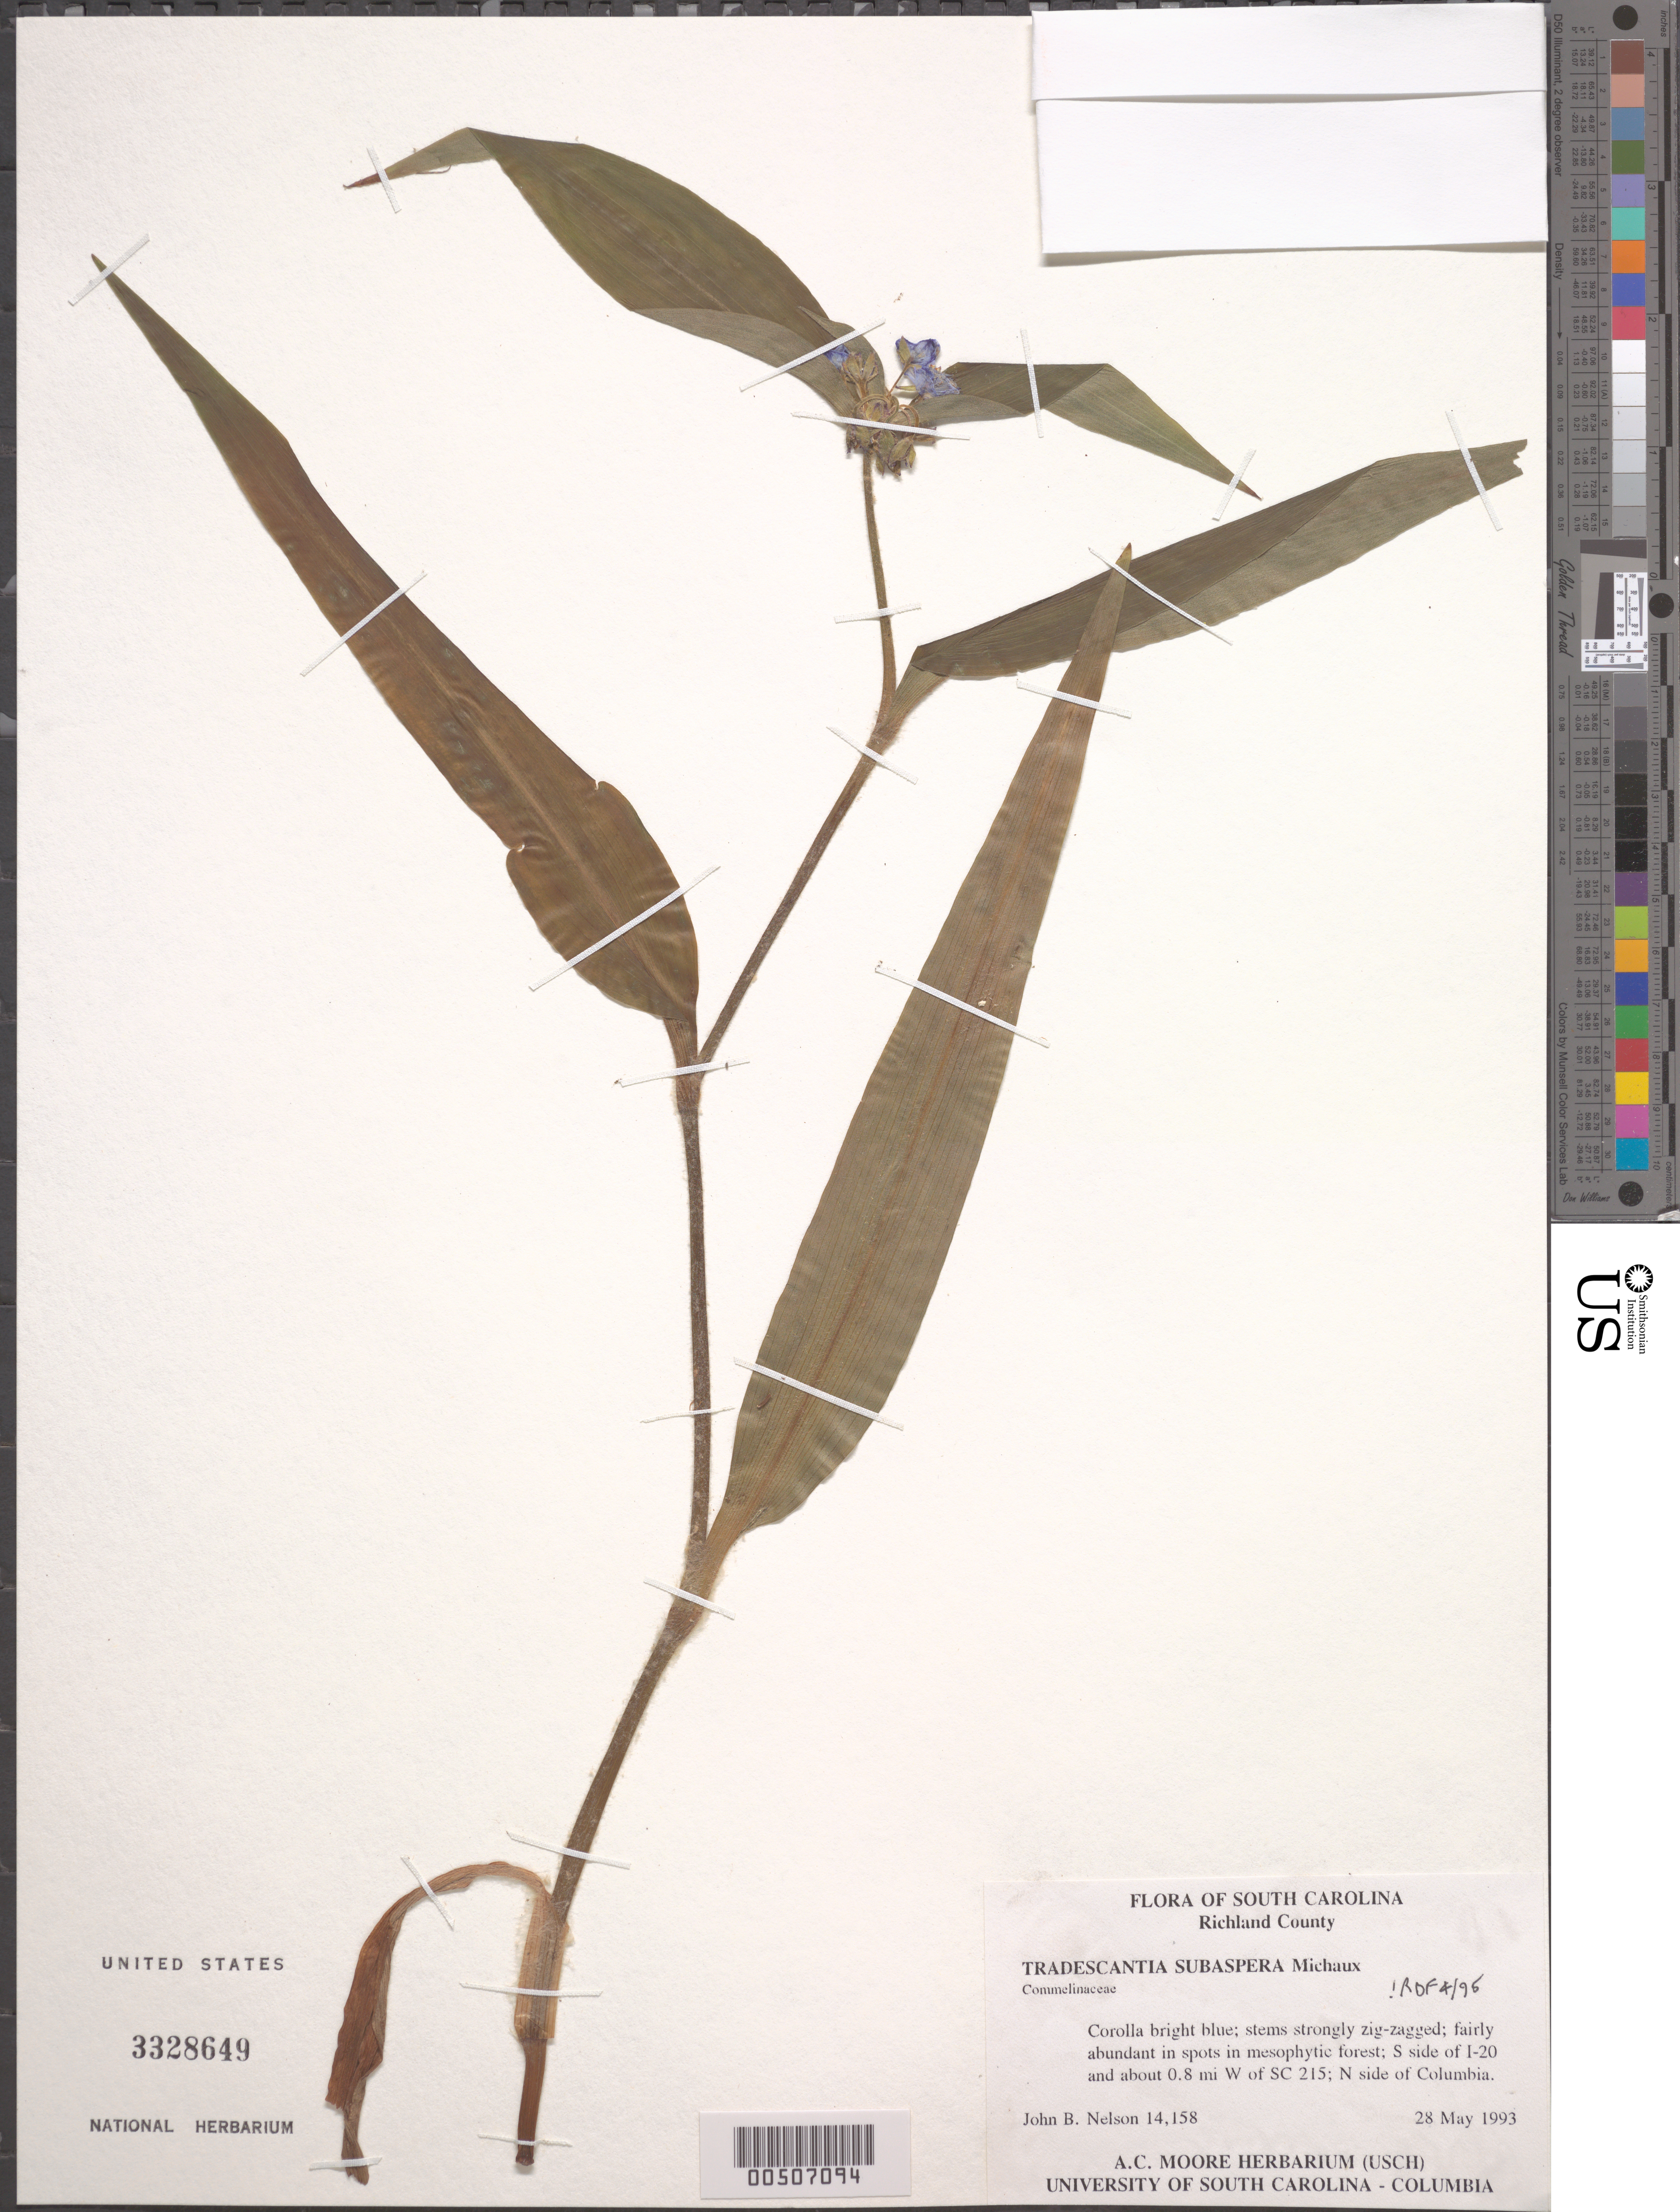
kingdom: Plantae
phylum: Tracheophyta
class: Liliopsida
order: Commelinales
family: Commelinaceae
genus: Tradescantia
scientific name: Tradescantia subaspera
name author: Ker Gawl.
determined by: Faden, Robert B., (US), Smithsonian Institution - National Museum of Natural History (UNITED STATES)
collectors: J. B. Nelson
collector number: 14158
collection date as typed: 28 May 1993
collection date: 1993-05-28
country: United States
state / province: South Carolina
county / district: Richland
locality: S side of i-20 and w of sc 215, n side of columbia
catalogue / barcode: US 3328649